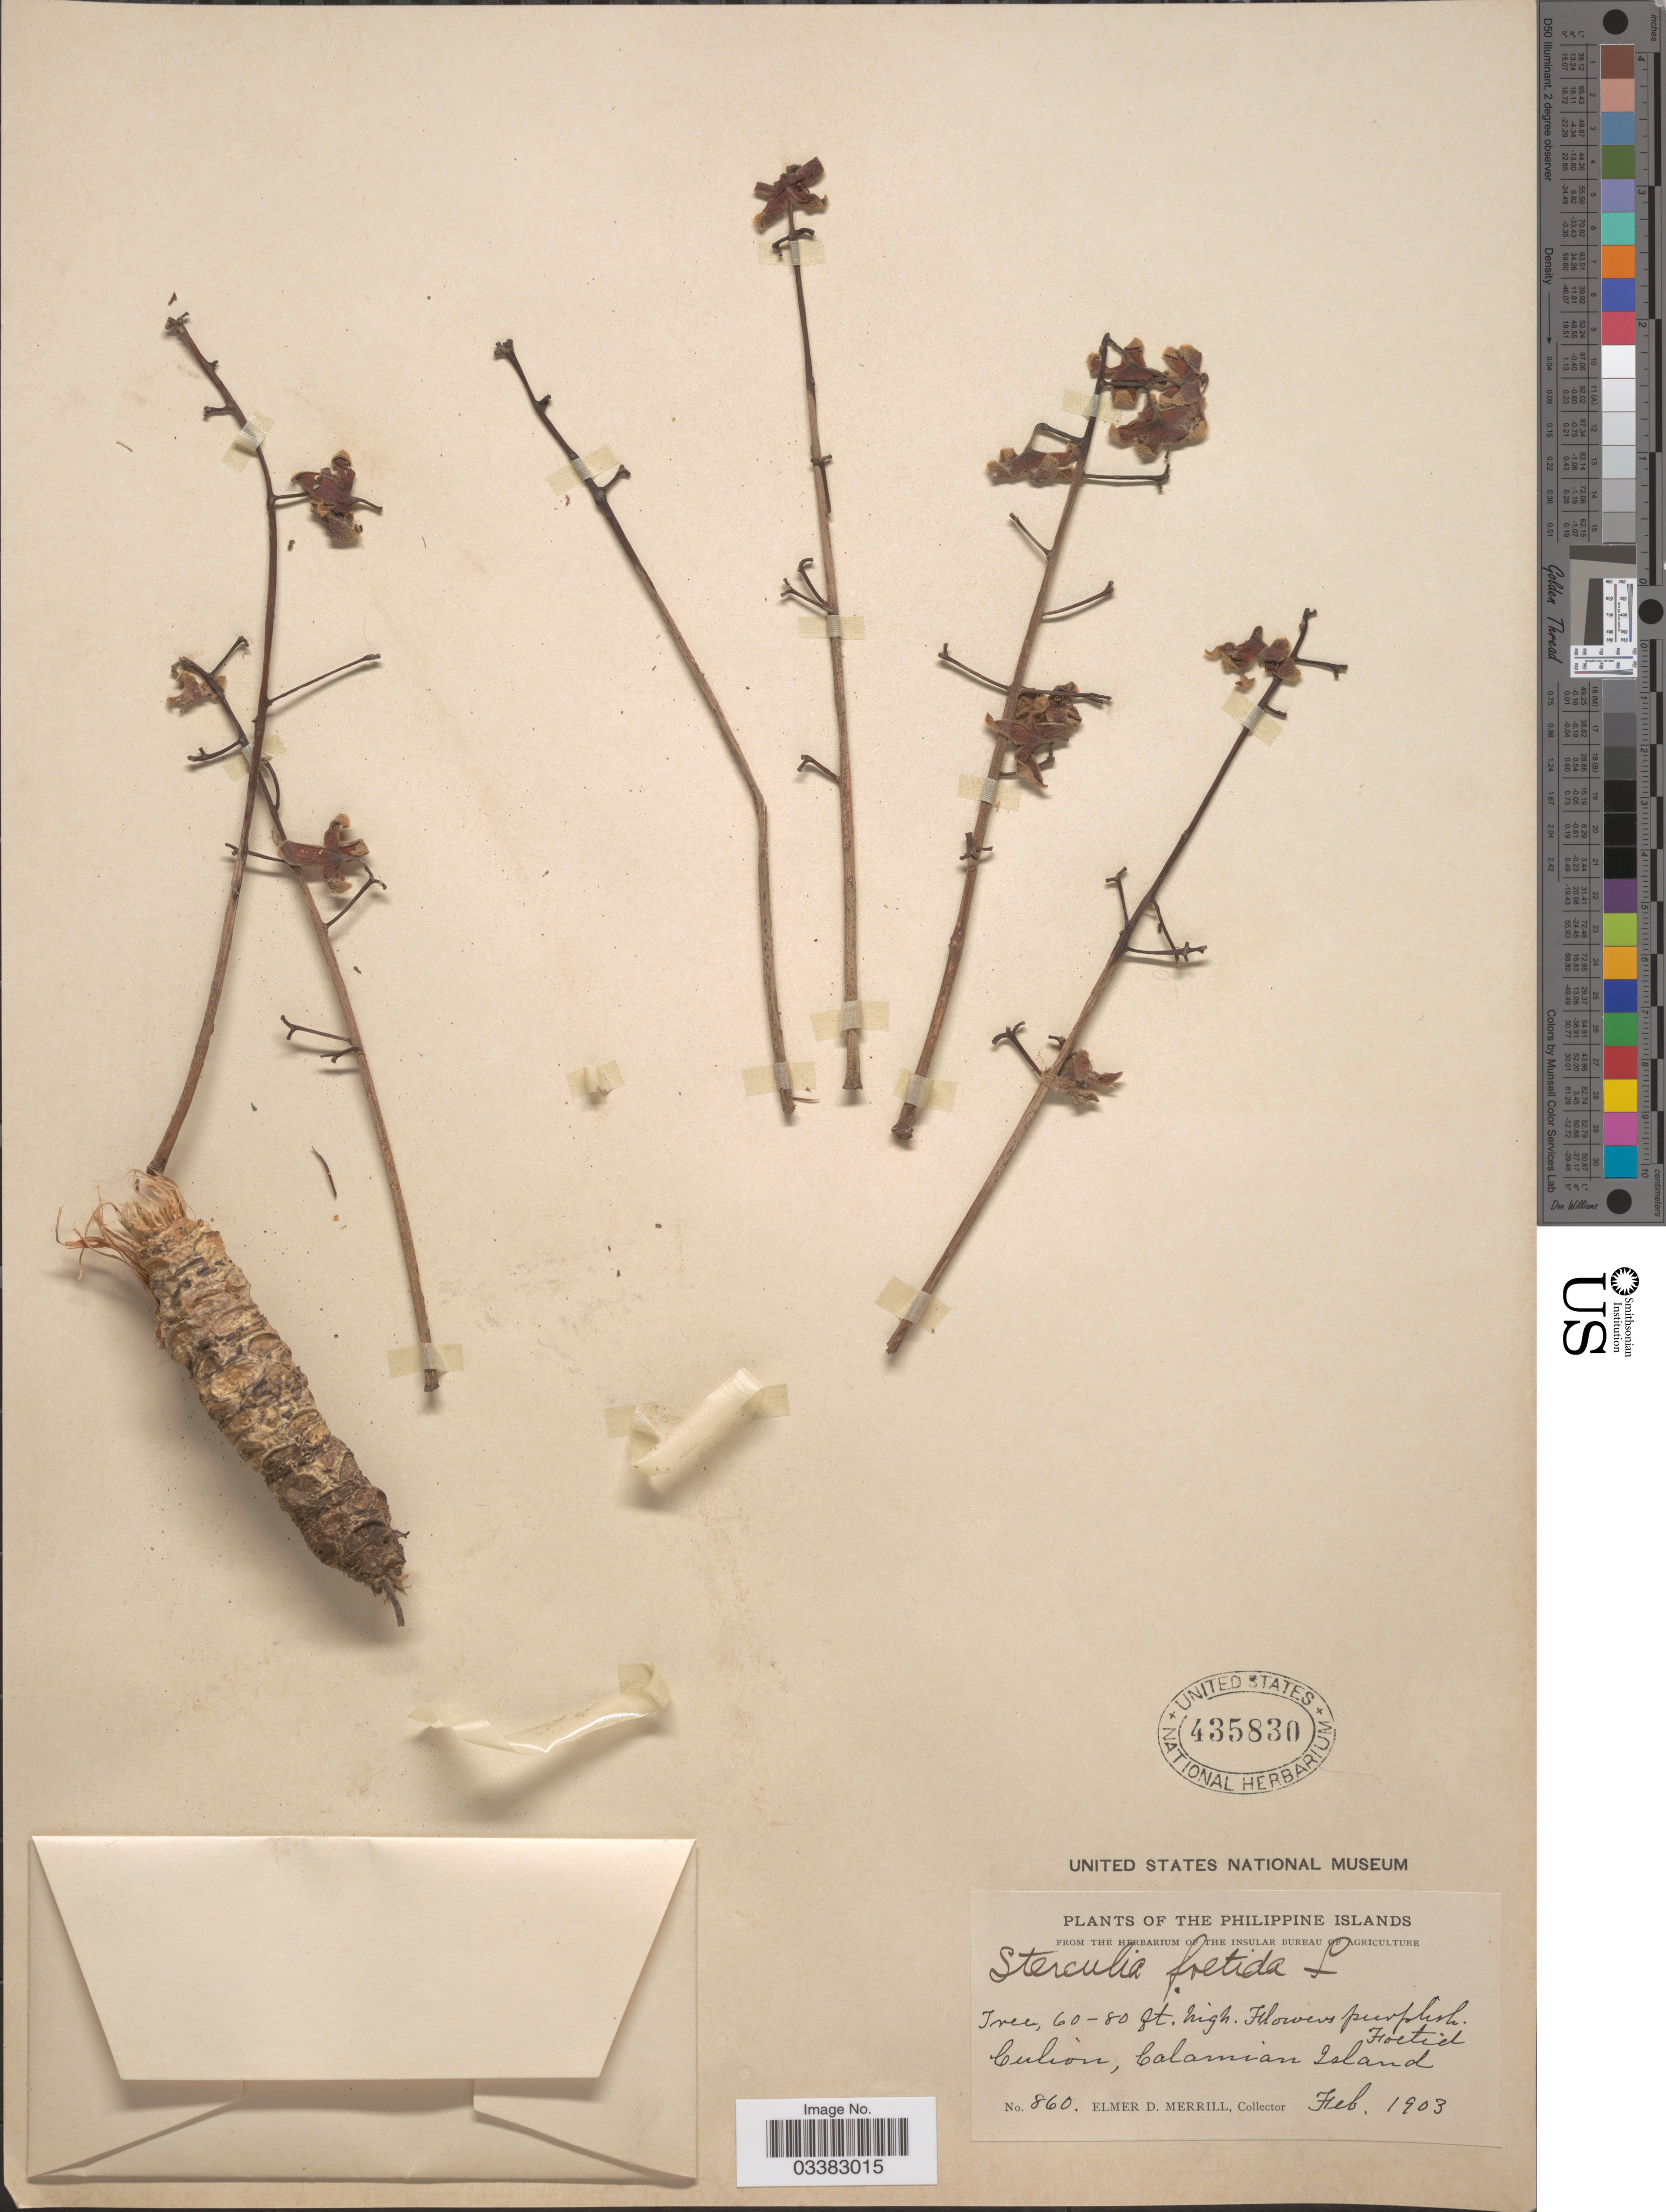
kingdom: Plantae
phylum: Tracheophyta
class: Magnoliopsida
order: Malvales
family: Malvaceae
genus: Sterculia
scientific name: Sterculia foetida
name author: L.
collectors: E. D. Merrill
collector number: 860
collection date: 1903-02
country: Philippines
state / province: Mimaropa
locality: The Philippine Islands, Culion, Calamian Island.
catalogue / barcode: US 435830